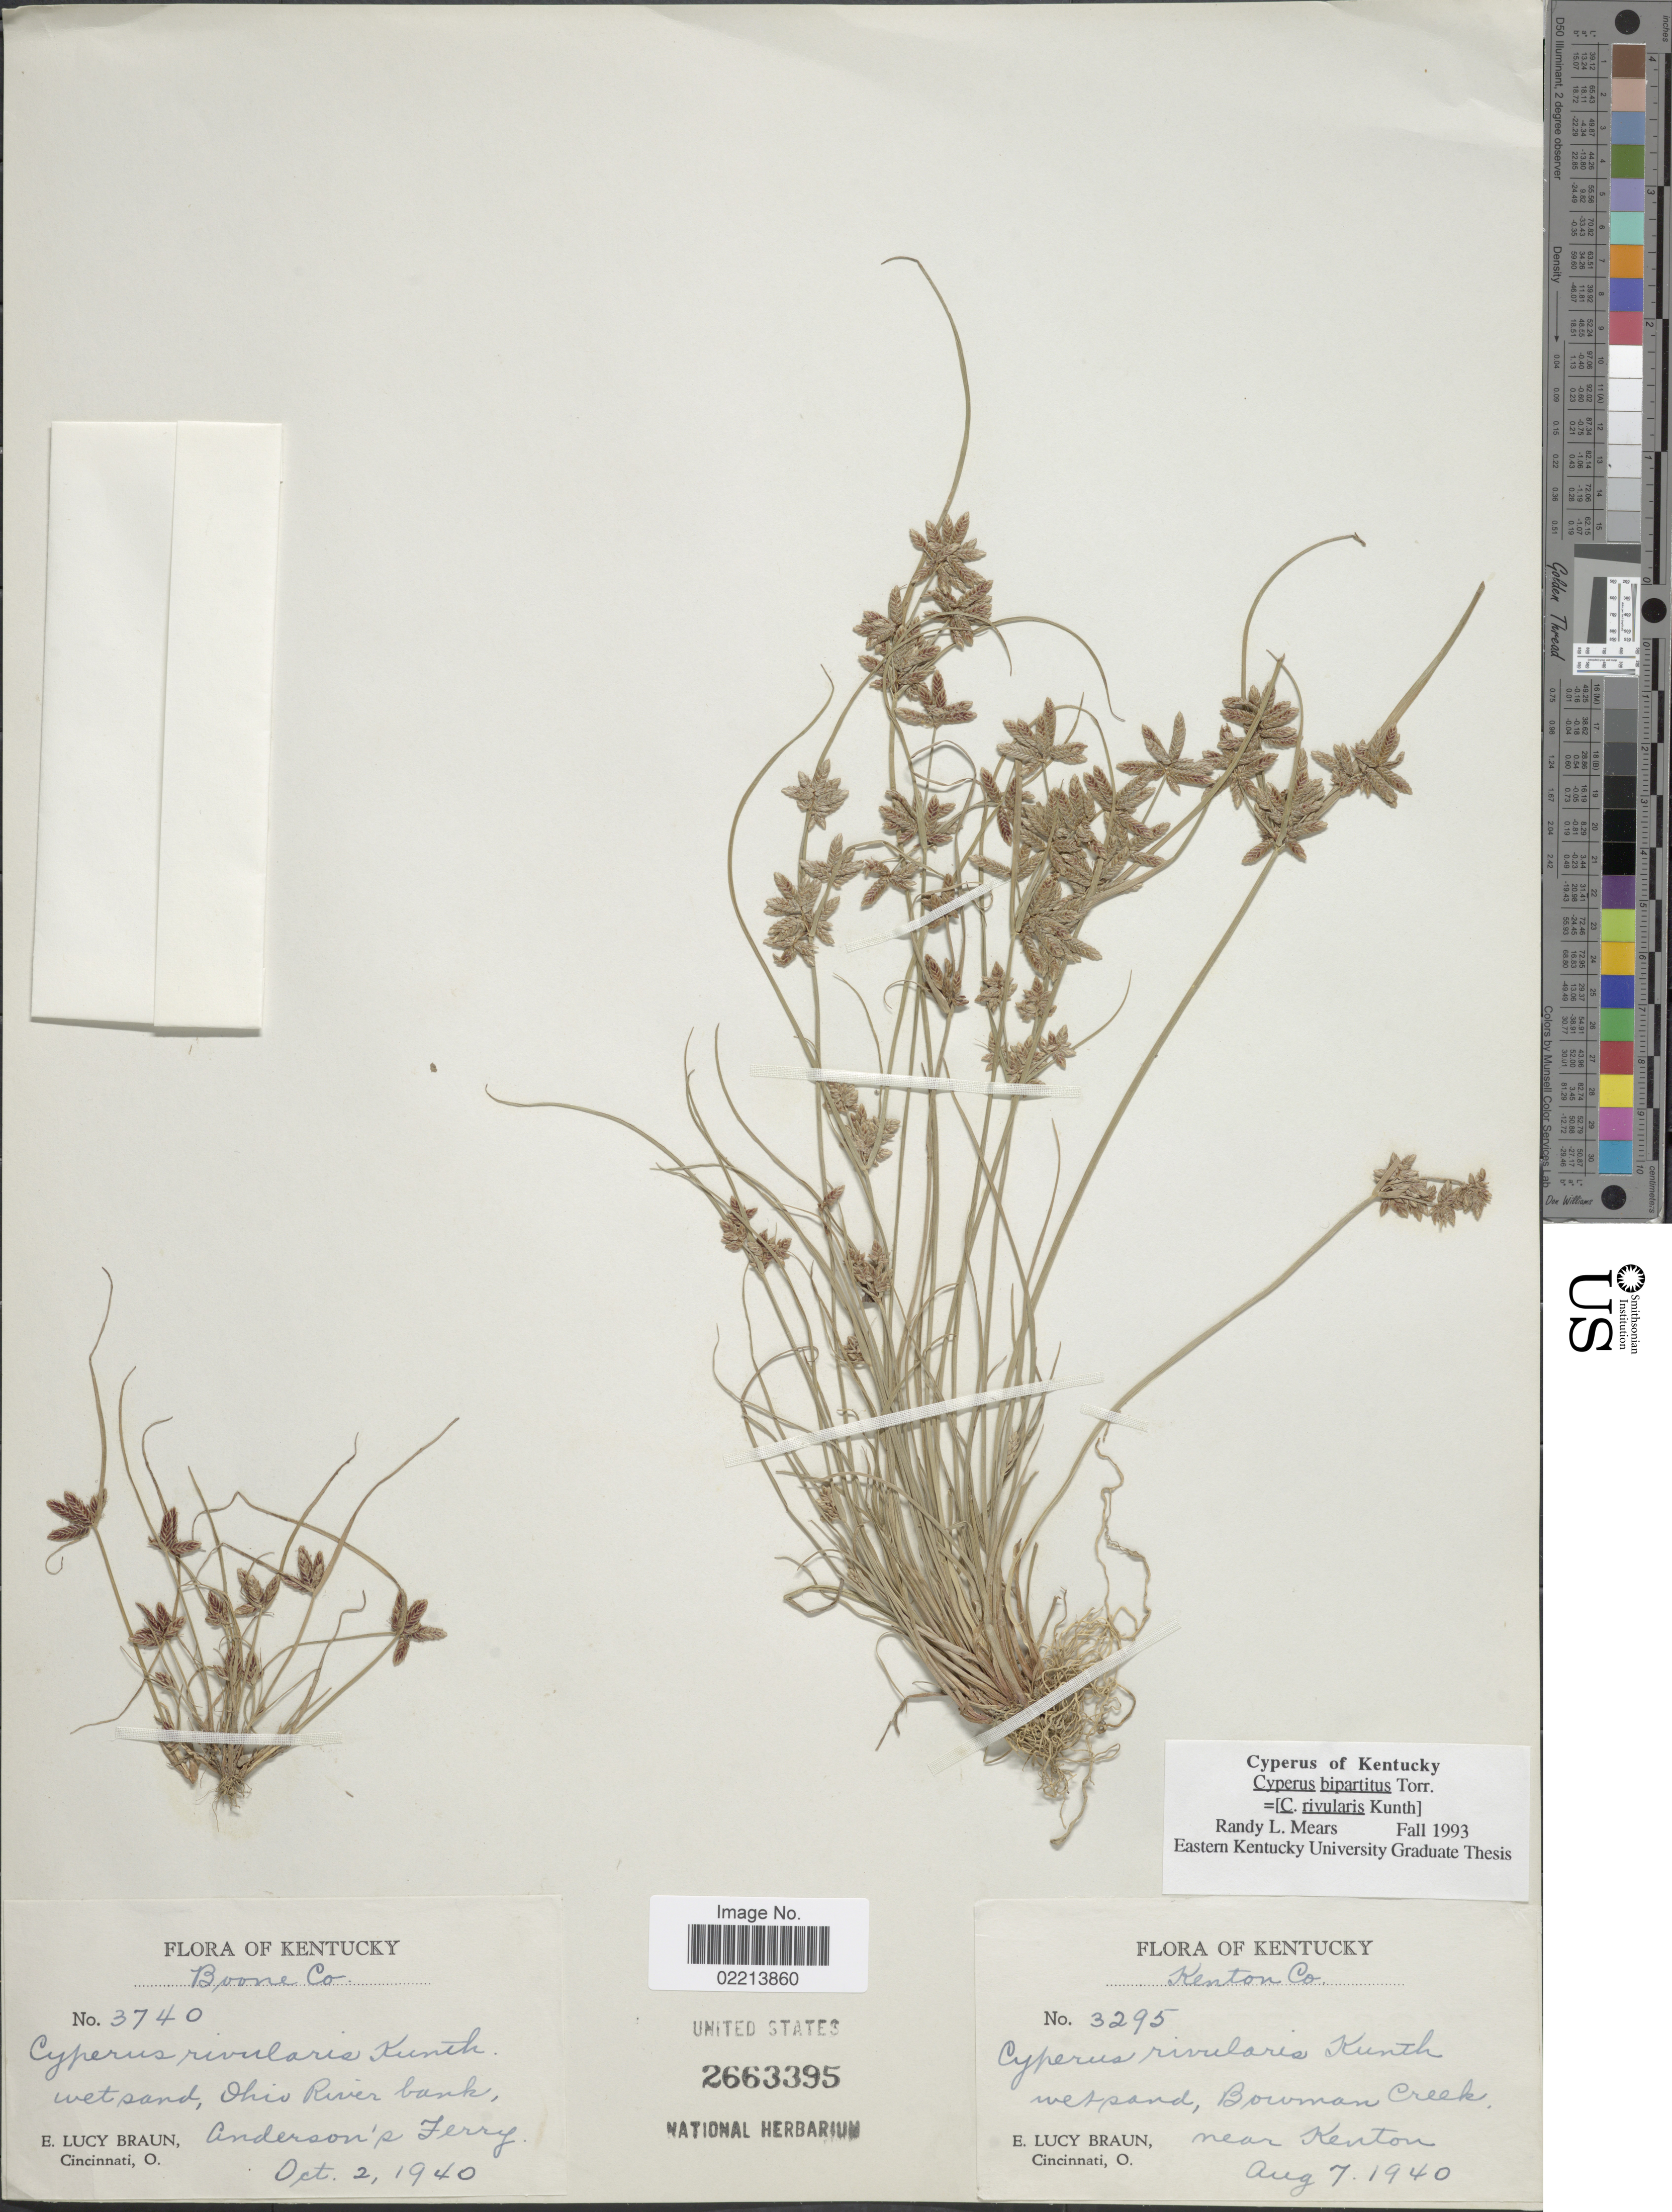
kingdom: Plantae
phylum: Tracheophyta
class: Liliopsida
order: Poales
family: Cyperaceae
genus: Cyperus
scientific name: Cyperus bipartitus Torr.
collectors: E. L. Braun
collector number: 3740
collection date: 1940-10-02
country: United States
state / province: Kentucky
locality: Boone Co. Wet sand, Ohio River bank, Anderson's Ferry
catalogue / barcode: US 2663395-2